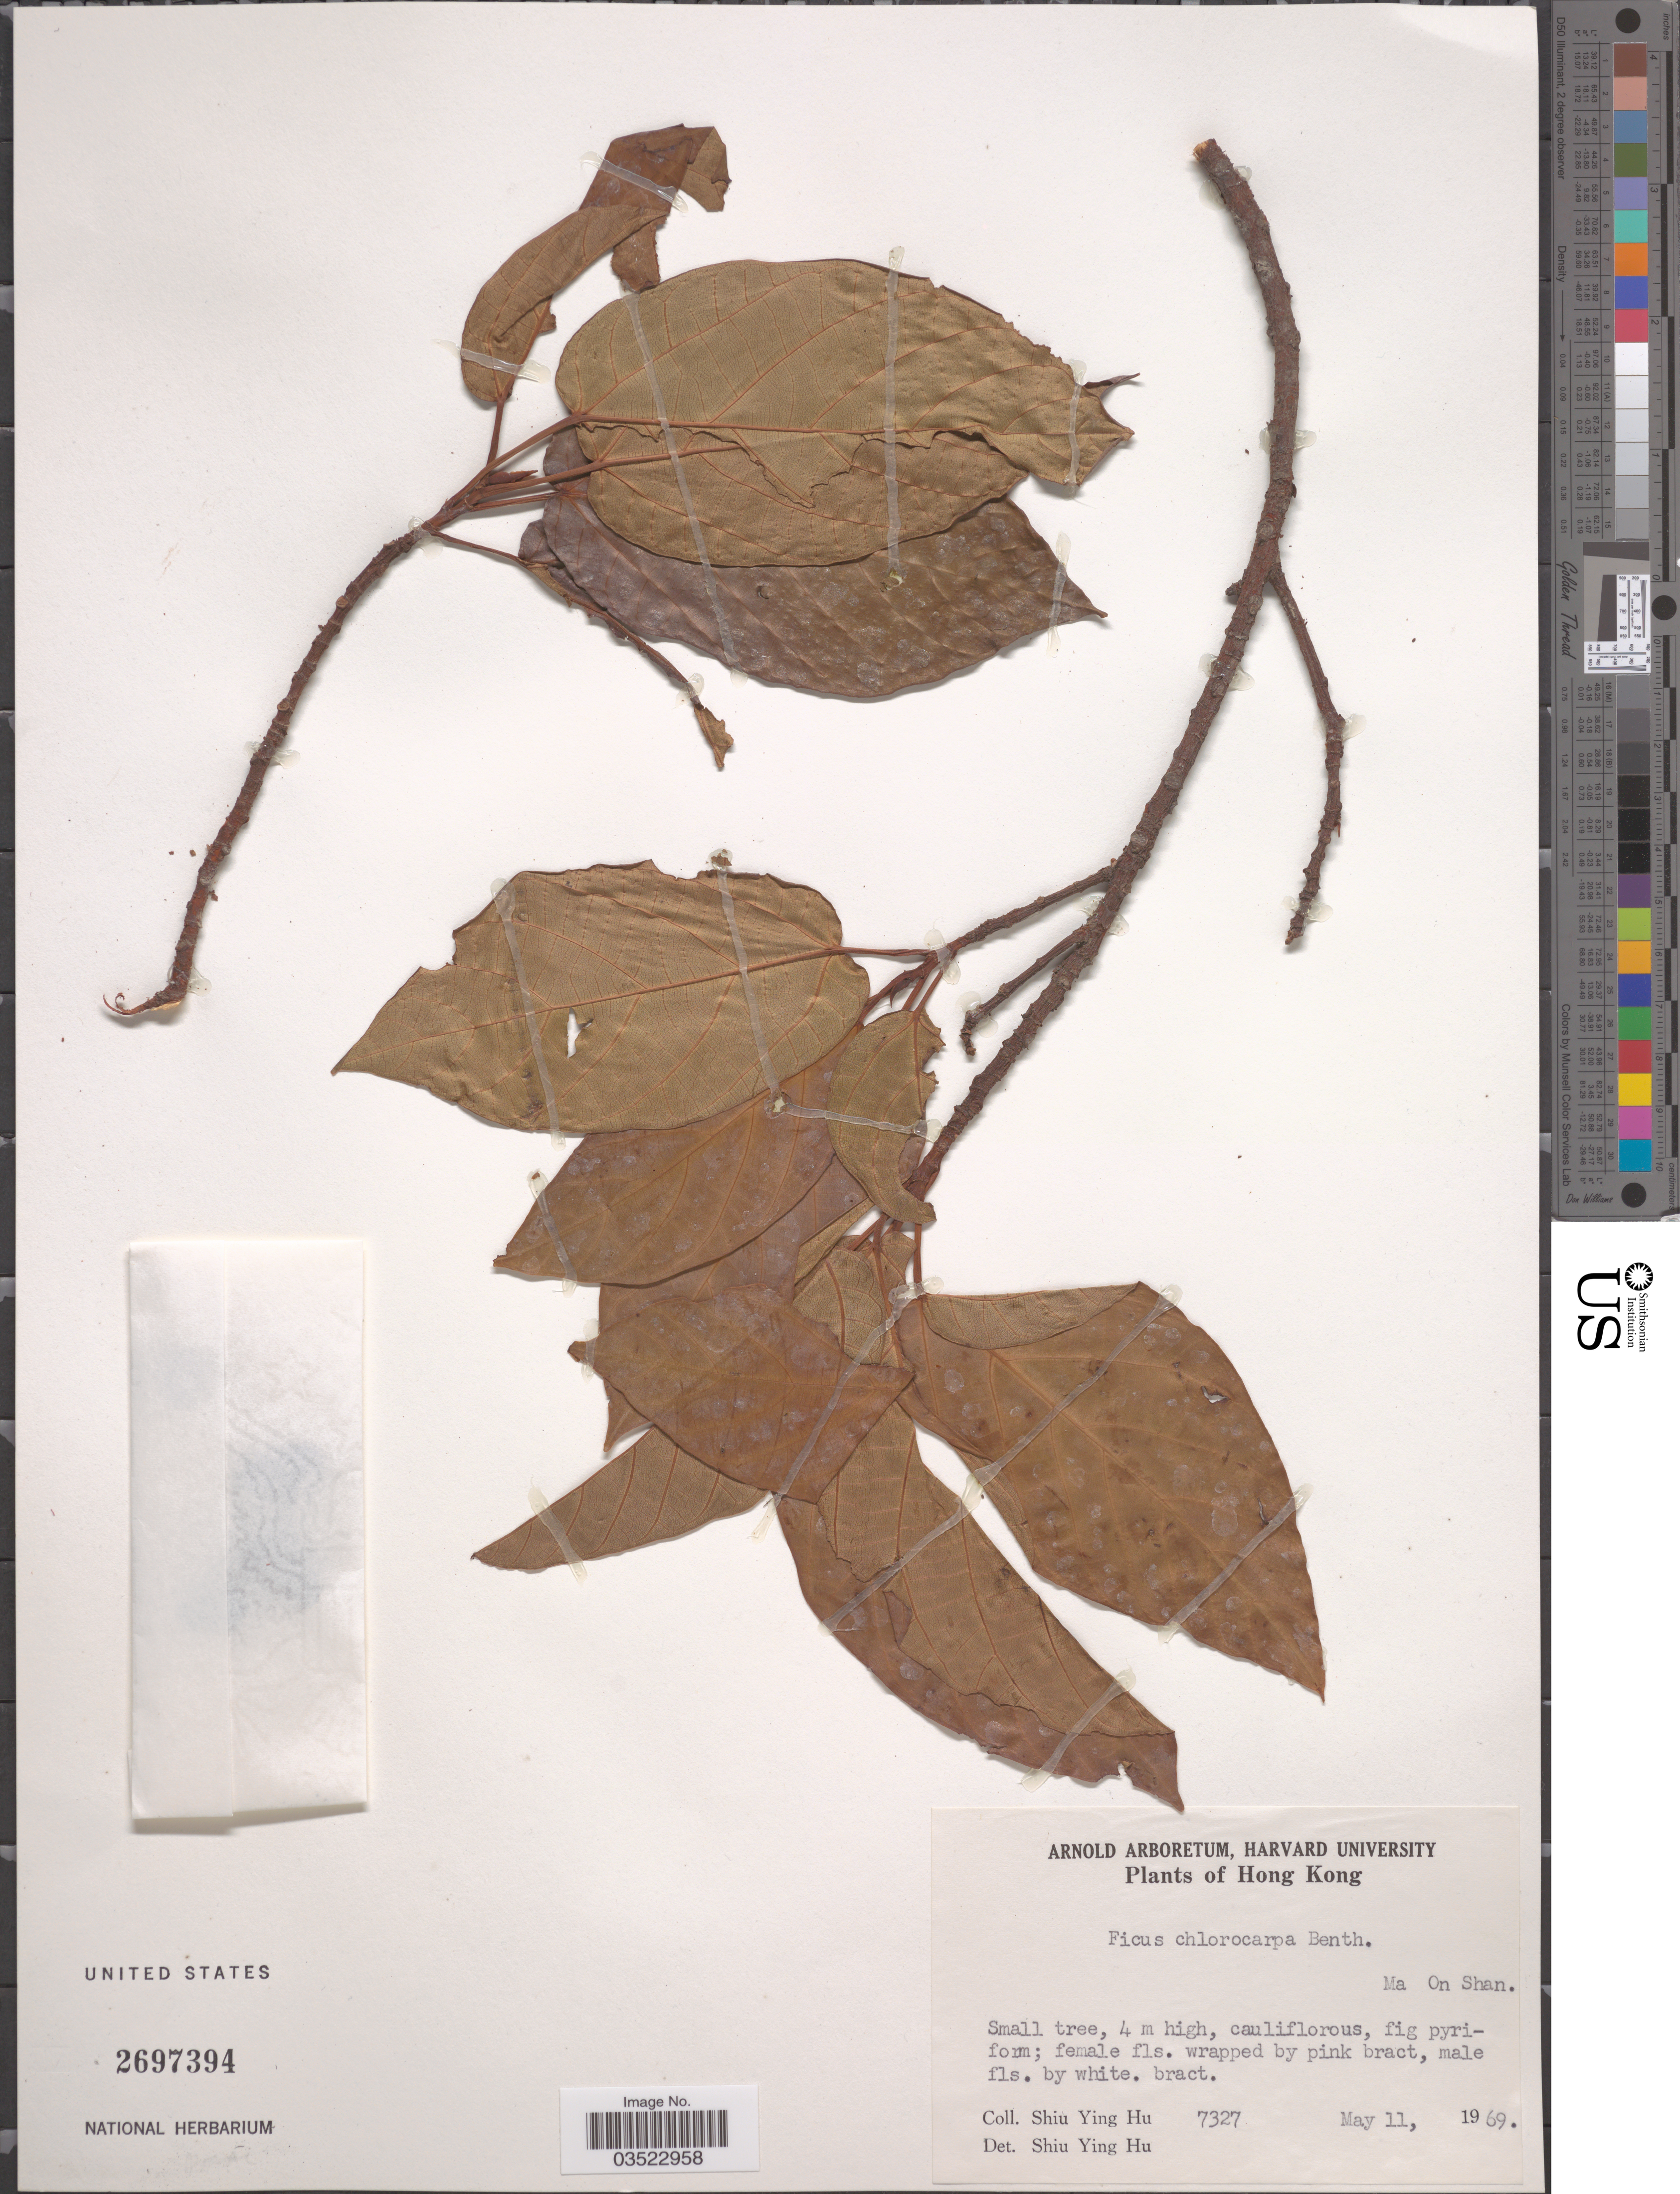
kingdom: Plantae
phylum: Tracheophyta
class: Magnoliopsida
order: Rosales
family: Moraceae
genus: Ficus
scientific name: Ficus variegata var. chlorocarpa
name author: King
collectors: S. Y. Hu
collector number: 7327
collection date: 1969-05-11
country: China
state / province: Hong Kong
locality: Ma On Shan.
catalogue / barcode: US 2697394